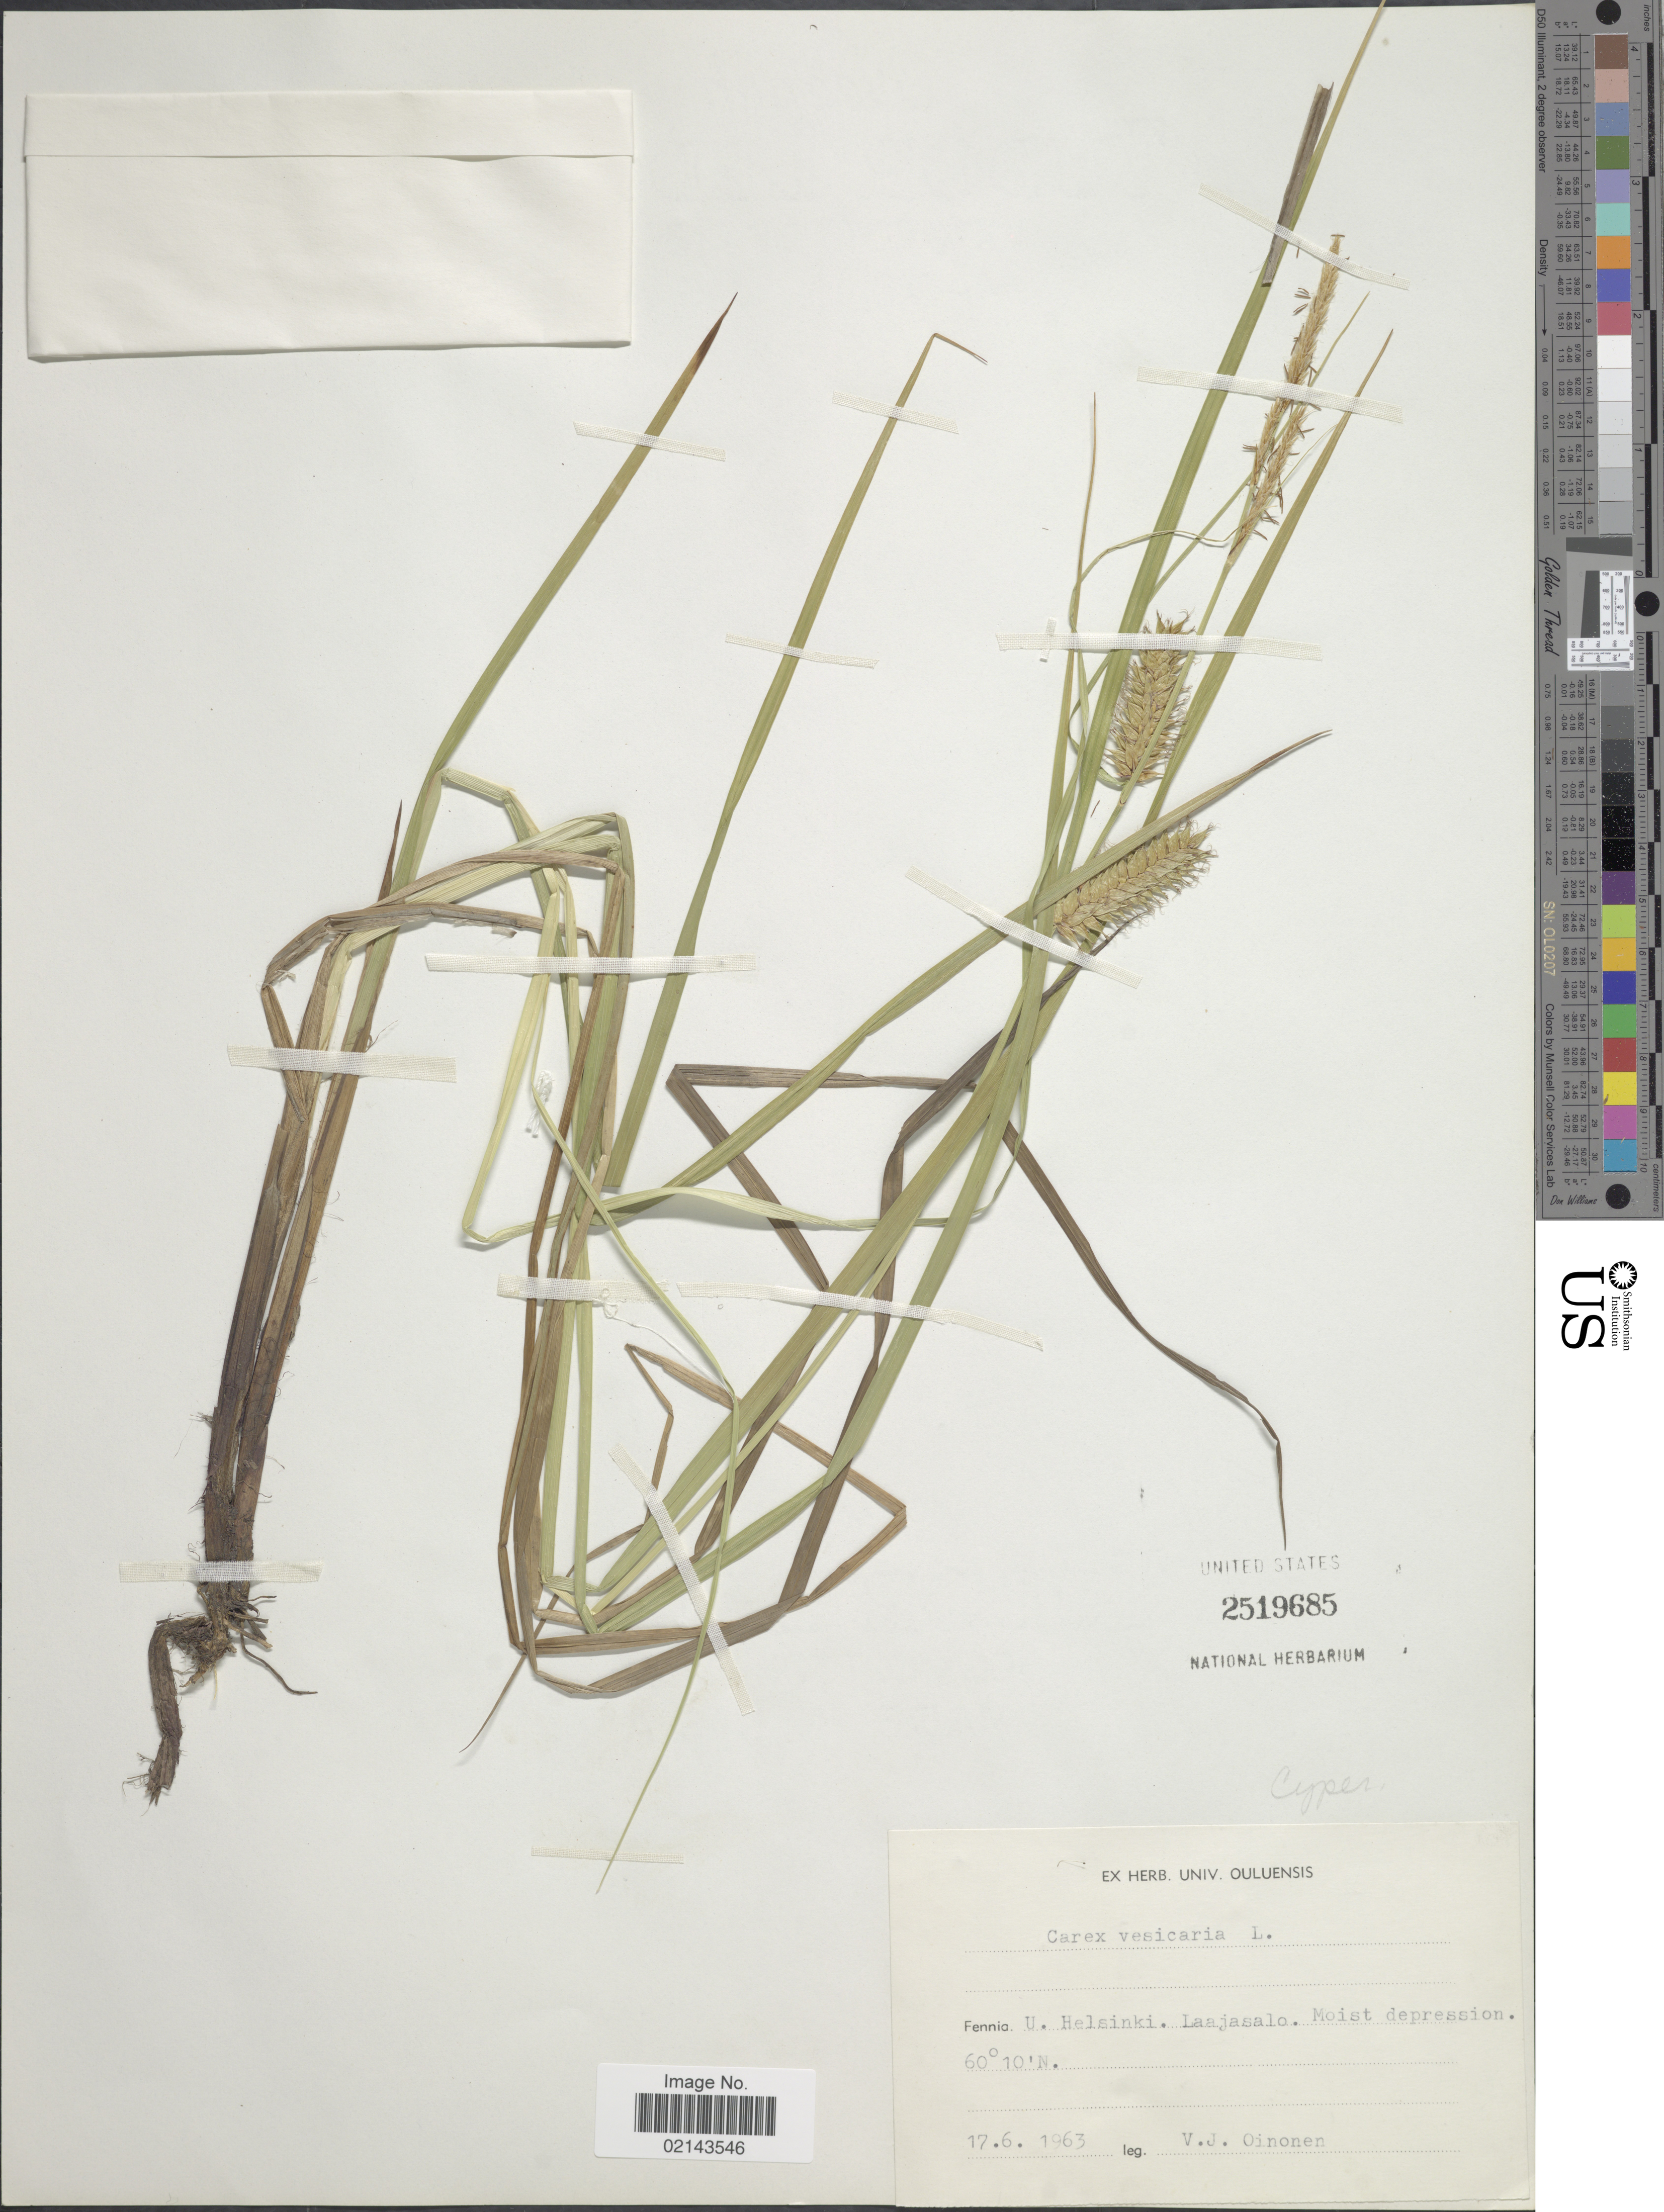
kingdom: Plantae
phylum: Tracheophyta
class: Liliopsida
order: Poales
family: Cyperaceae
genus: Carex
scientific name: Carex vesicaria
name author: L.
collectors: V. Oinonen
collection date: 1963-06-17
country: Finland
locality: Fennia U. Helsinki. Laajasalo. Moist depression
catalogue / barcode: US 2519685